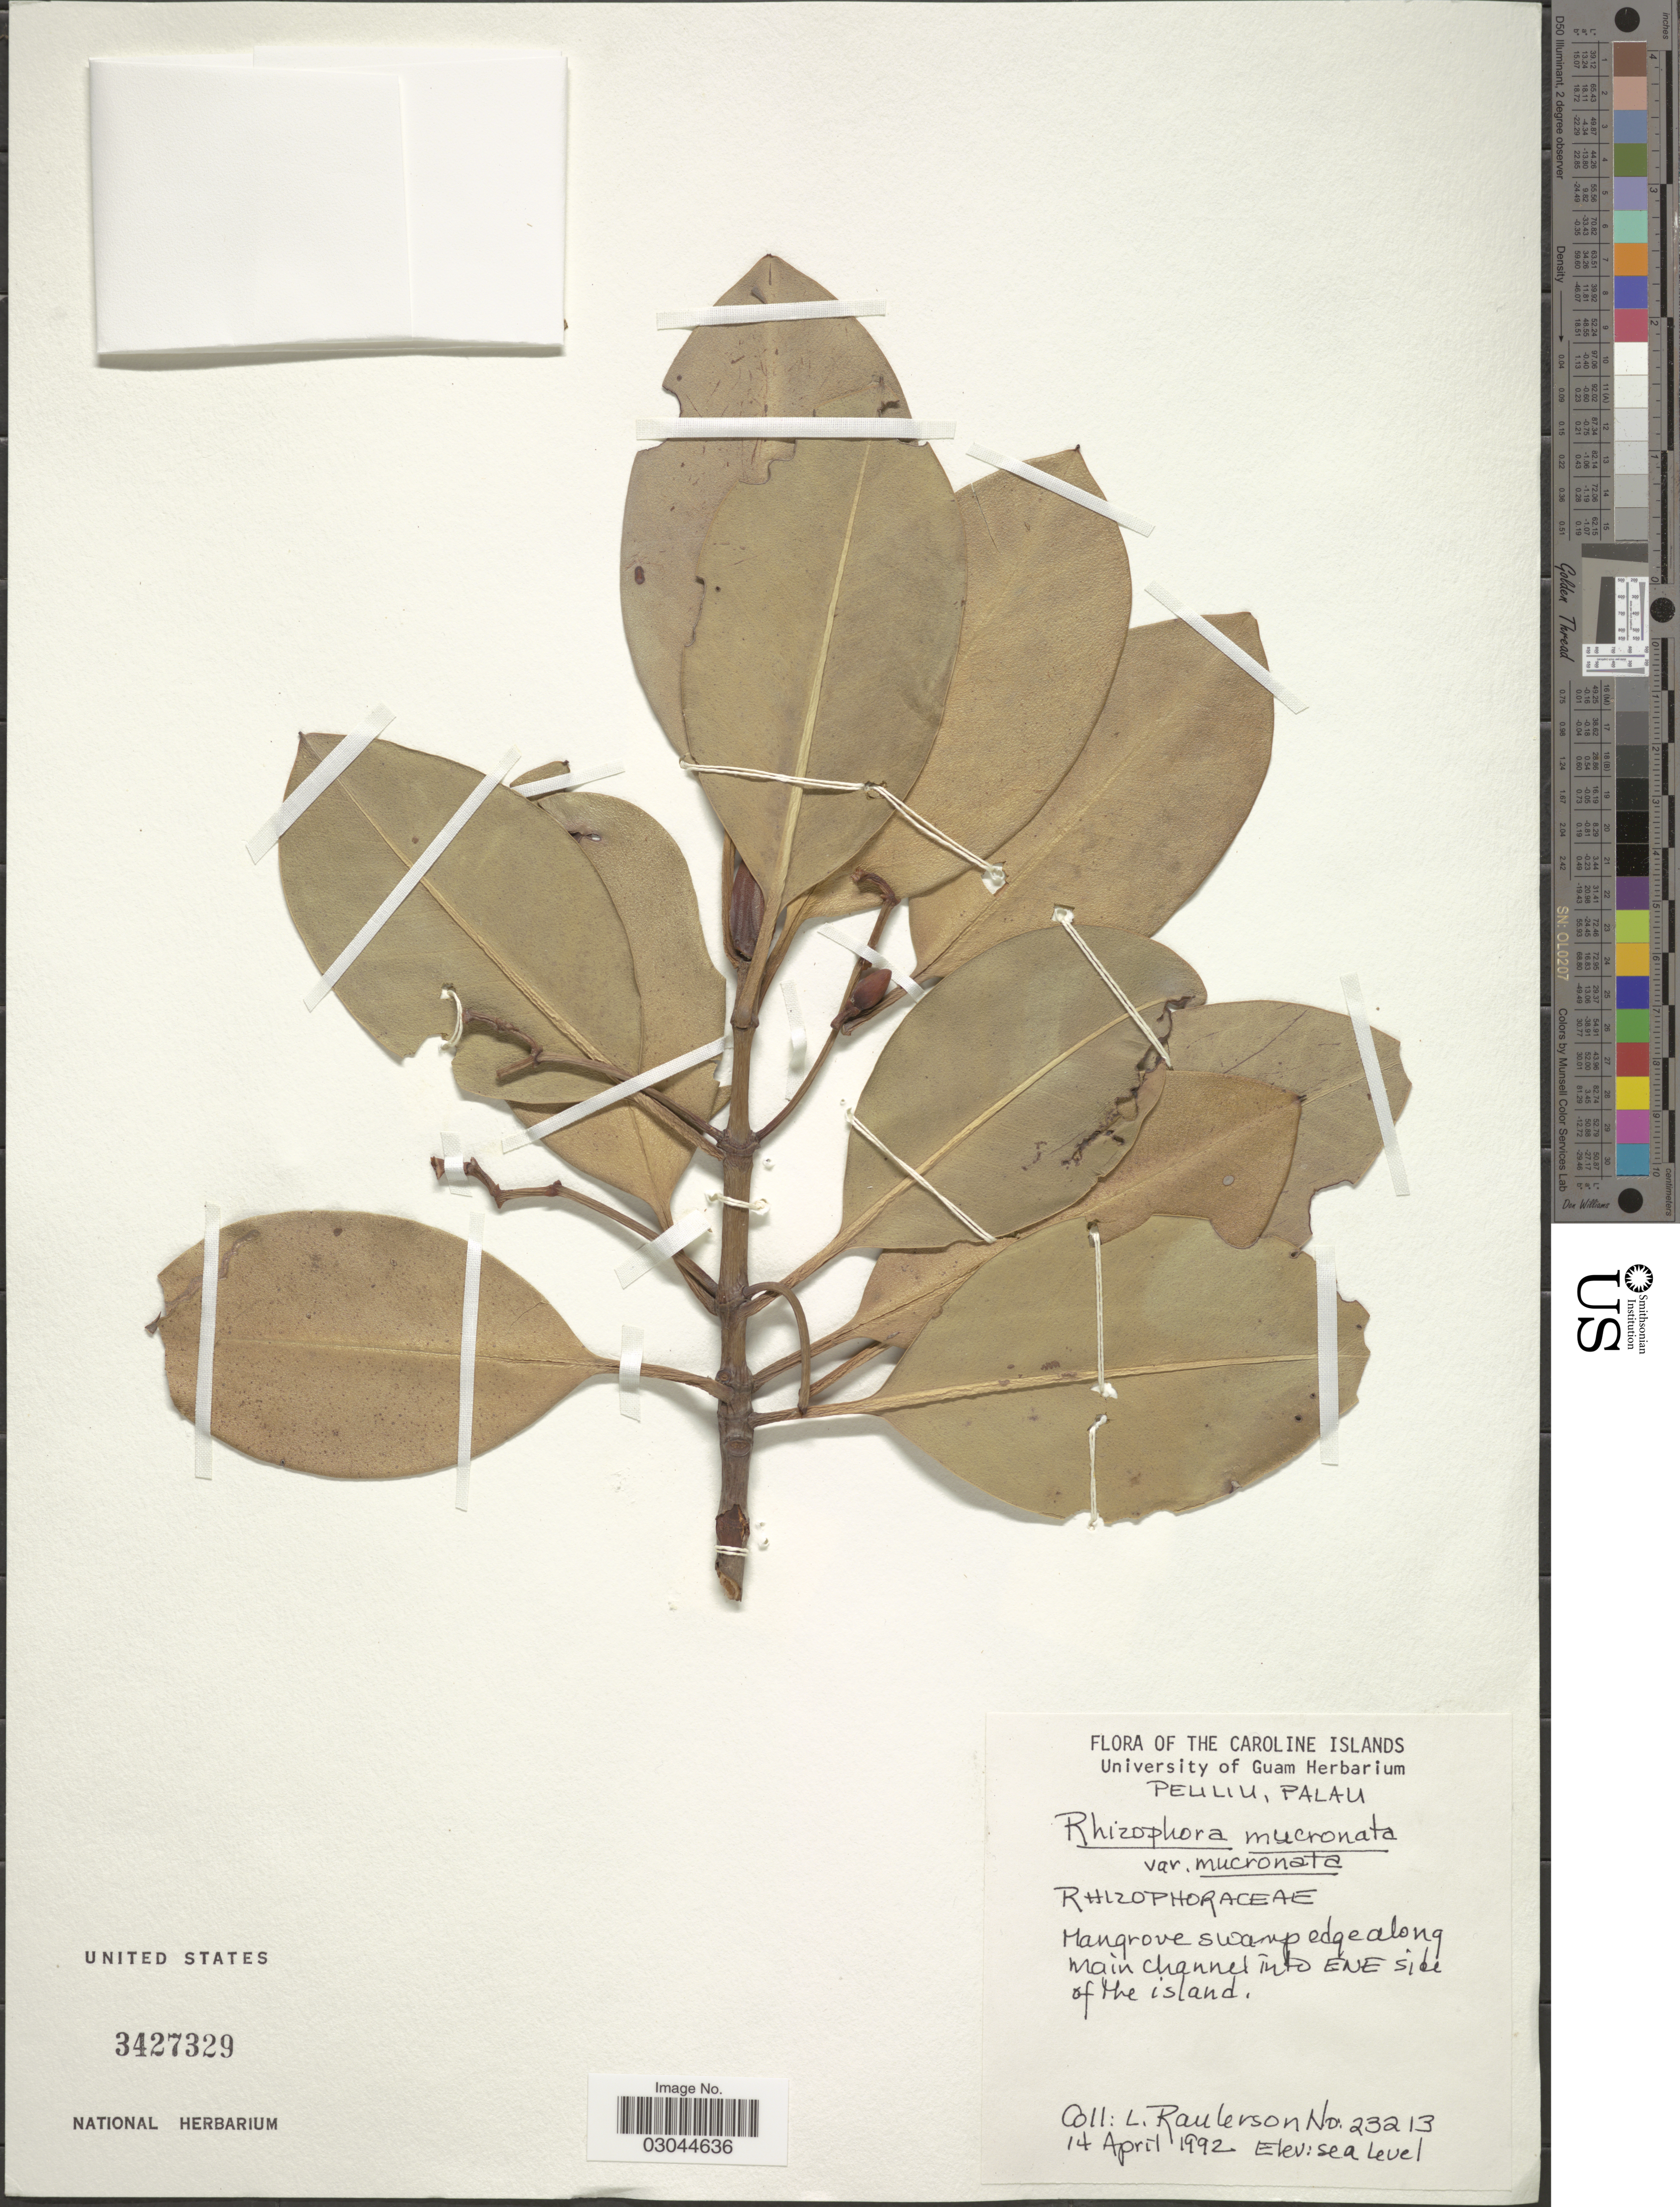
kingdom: Plantae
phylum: Tracheophyta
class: Magnoliopsida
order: Malpighiales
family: Rhizophoraceae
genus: Rhizophora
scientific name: Rhizophora mucronata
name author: Lam.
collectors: L. Raulerson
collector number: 23213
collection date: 1992-04-14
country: Palau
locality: The Caroline Islands. Peliliu, Palau. Mangrove swamp edge along main channel into ENE side of the island.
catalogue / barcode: US 3427329